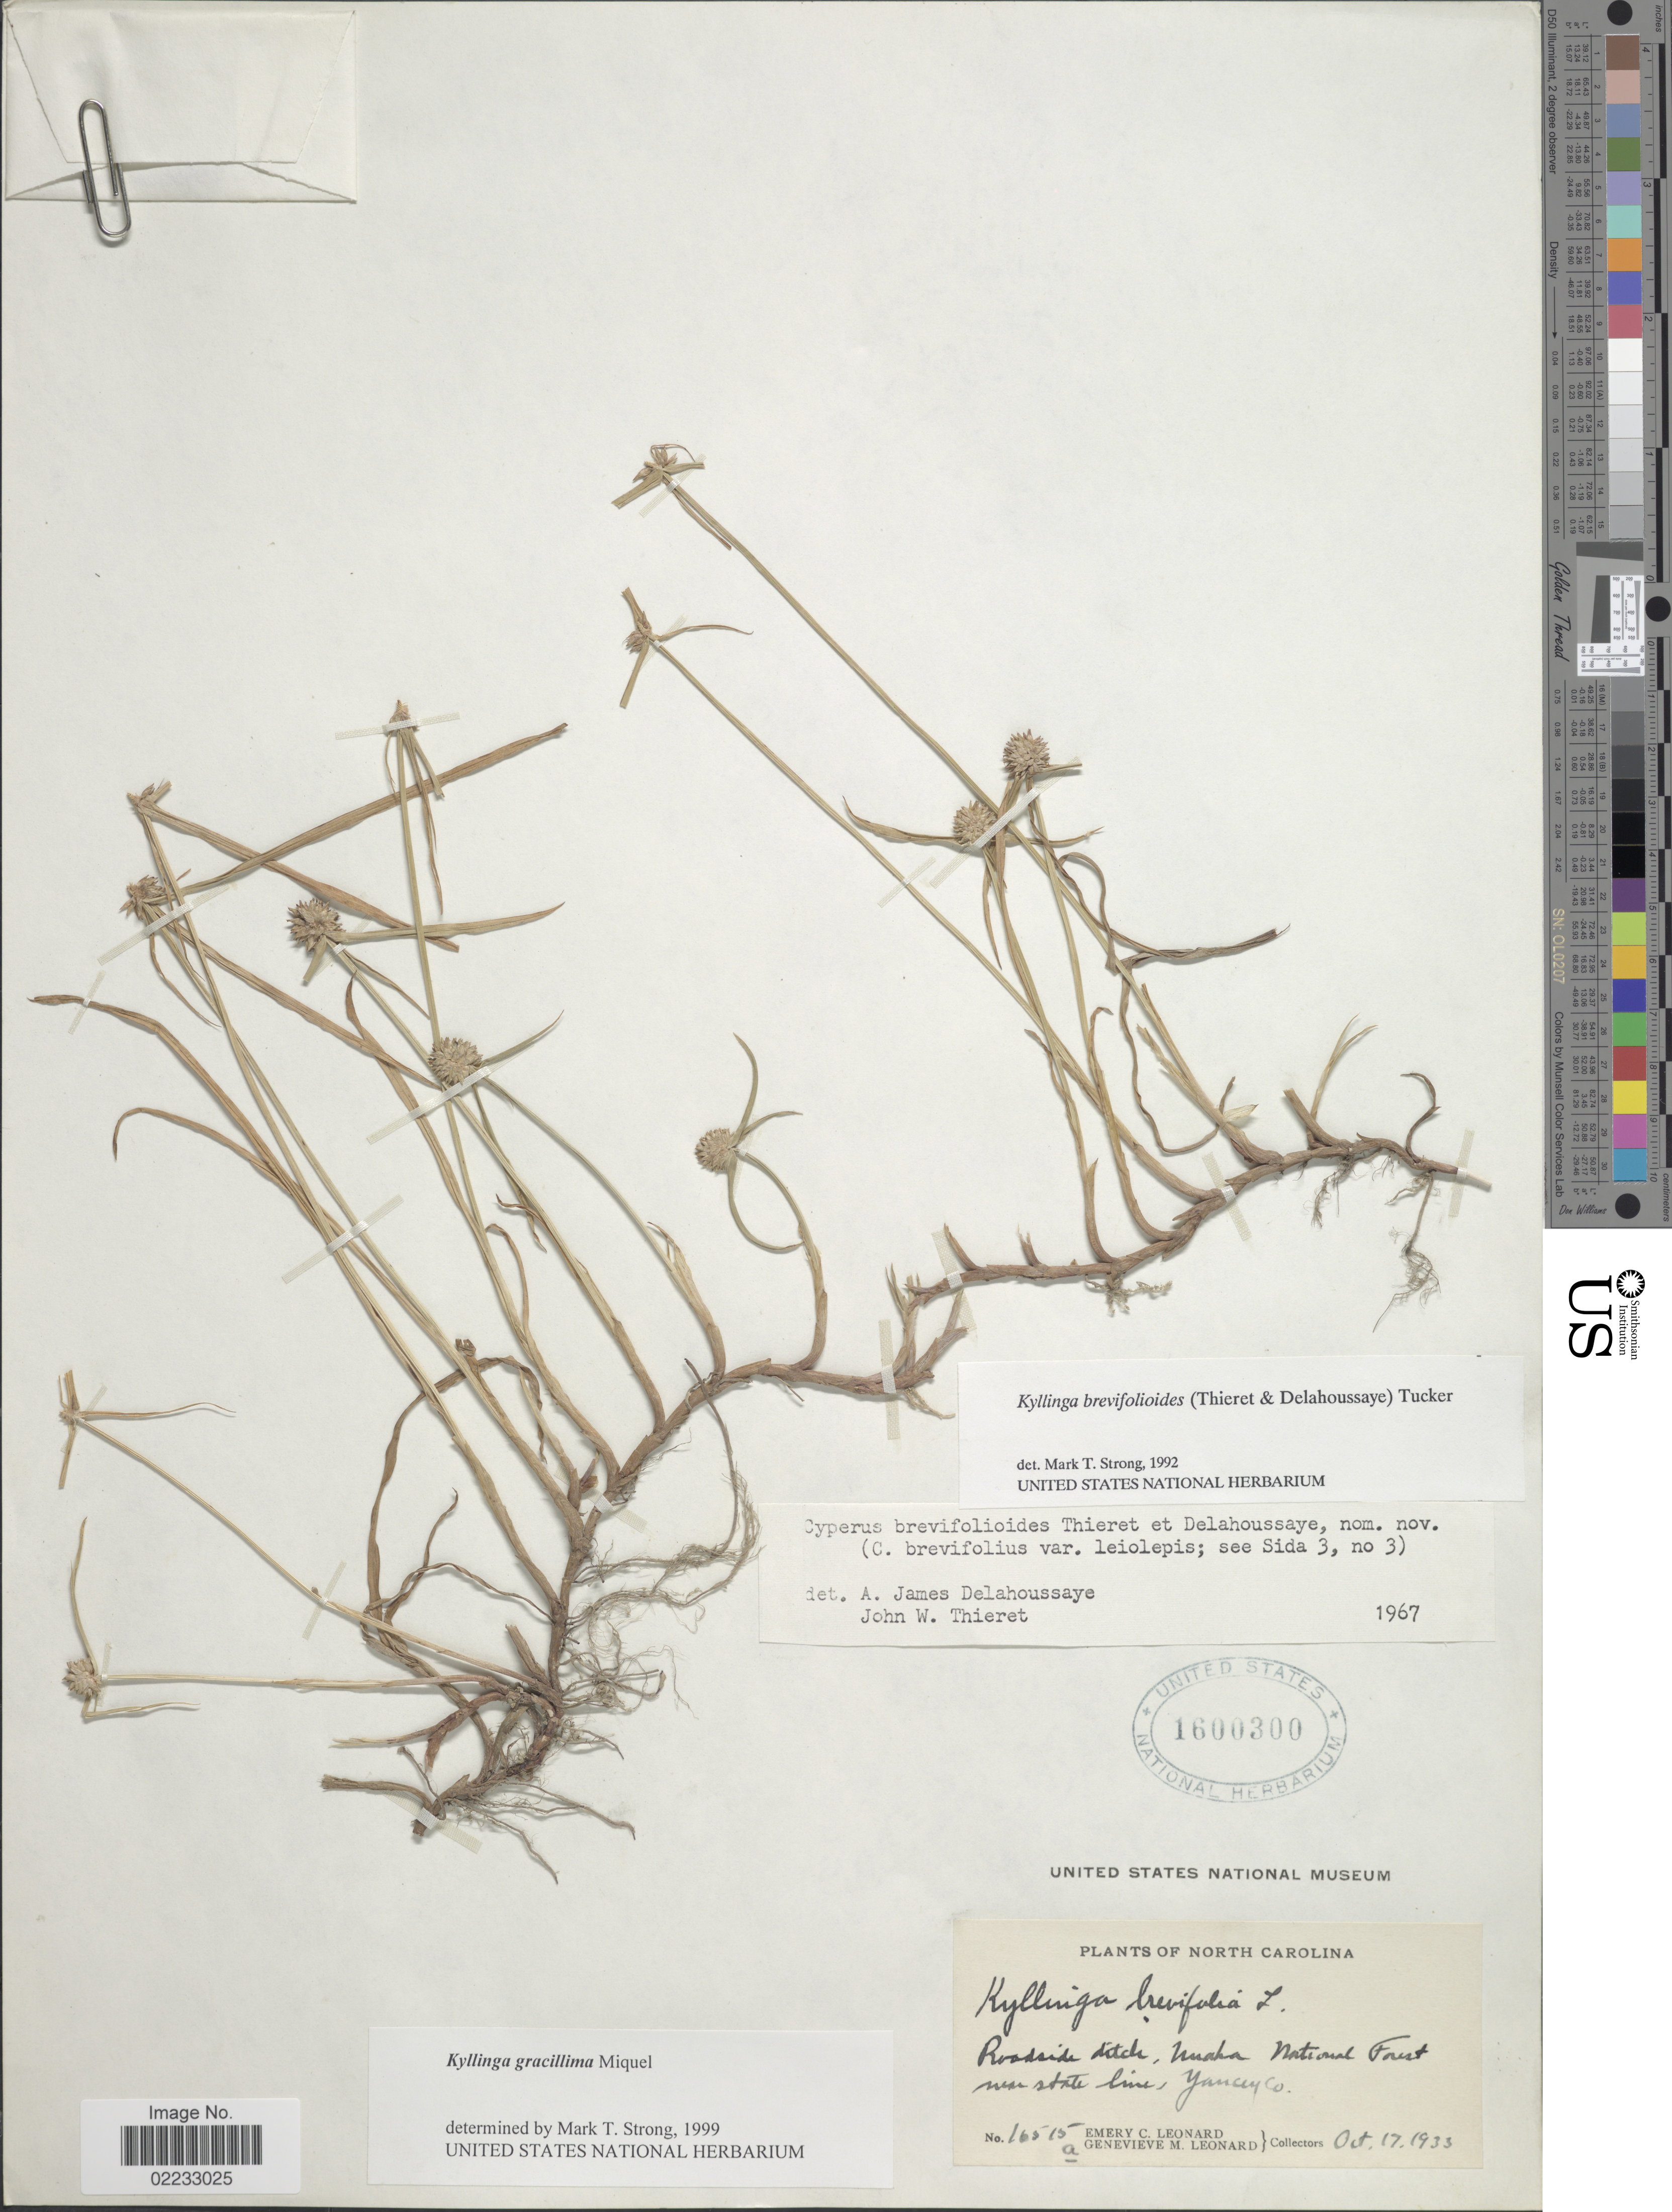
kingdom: Plantae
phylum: Tracheophyta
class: Liliopsida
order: Poales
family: Cyperaceae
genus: Cyperus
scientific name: Cyperus brevifolioides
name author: Thieret & Delahouss.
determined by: Strong, M. T., (US), Smithsonian Institution - National Museum of Natural History (UNITED STATES)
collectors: E. C. Leonard & G. M. Leonard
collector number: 16515a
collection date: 1933-10-17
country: United States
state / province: North Carolina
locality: Nuaha [interpreted] National Forest near state line, Yancey Co.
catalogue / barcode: US 1600300